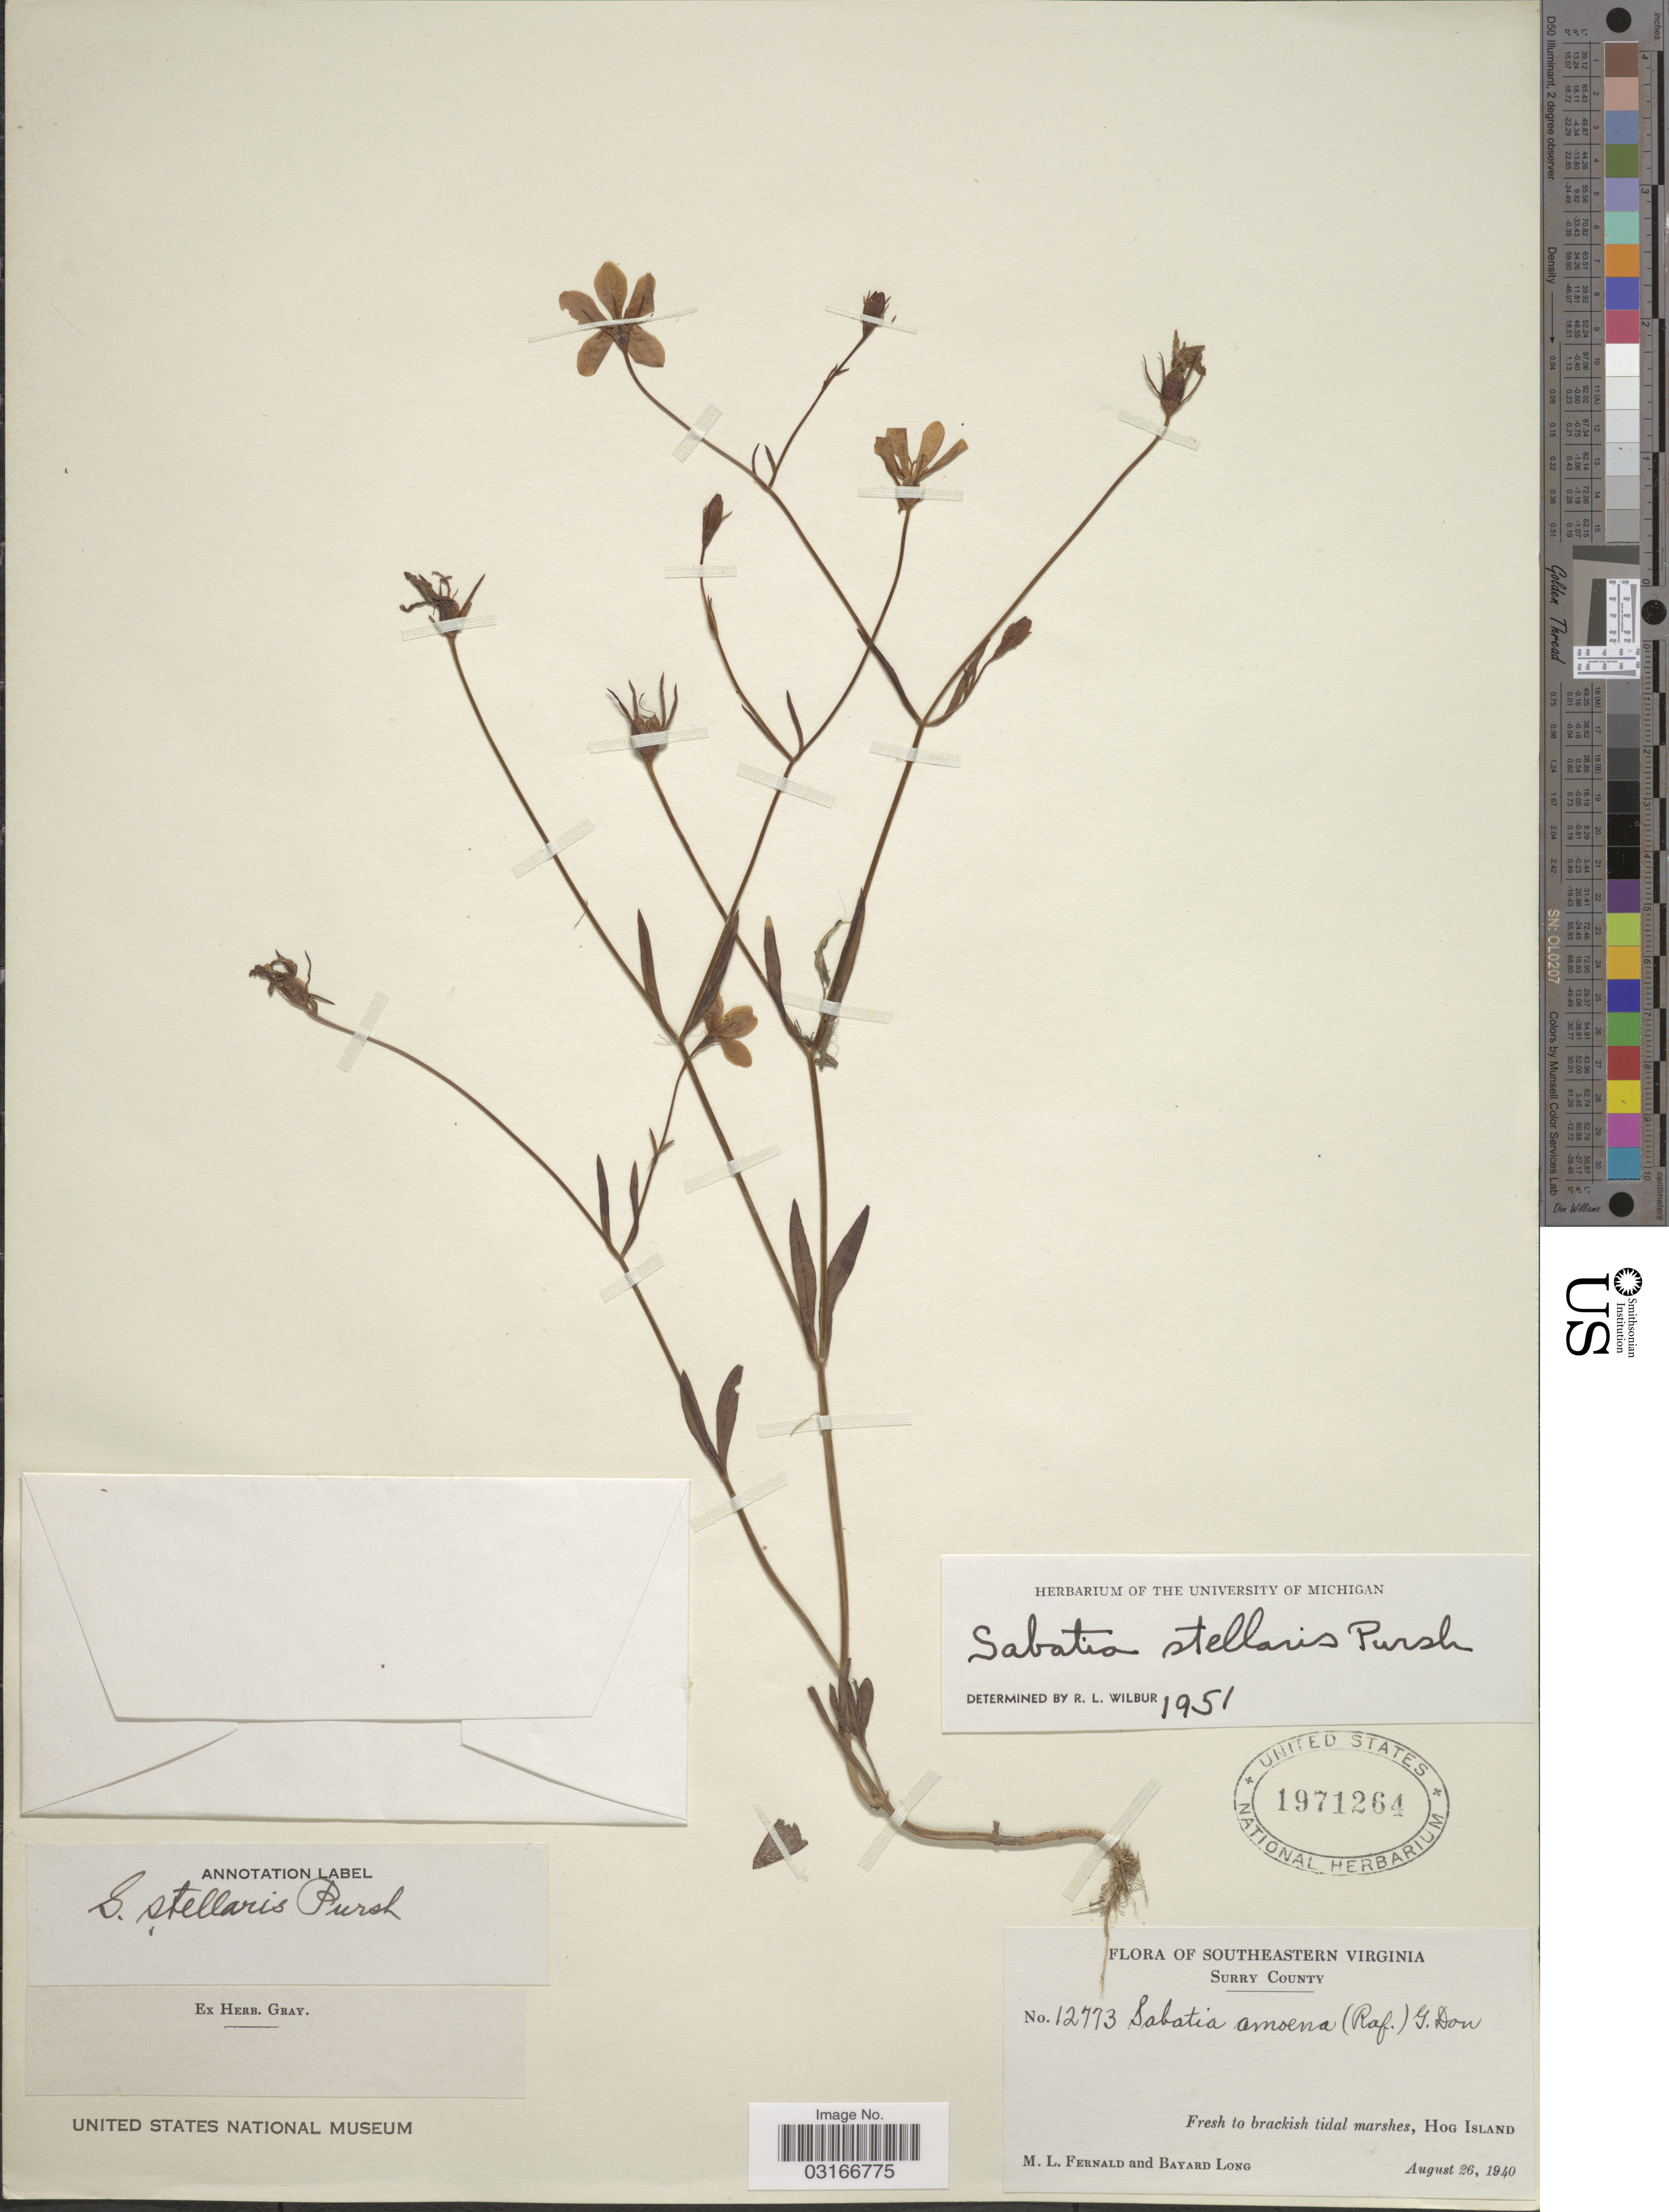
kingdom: Plantae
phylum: Tracheophyta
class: Magnoliopsida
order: Gentianales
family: Gentianaceae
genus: Sabatia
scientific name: Sabatia stellaris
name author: Pursh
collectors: M. L. Fernald & B. Long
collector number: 12773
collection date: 1940-08-26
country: United States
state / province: Virginia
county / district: Surry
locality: Southeastern Virginia. Surry County. Fresh to brackish tidal marshes, Hog Island.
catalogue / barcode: US 1971264